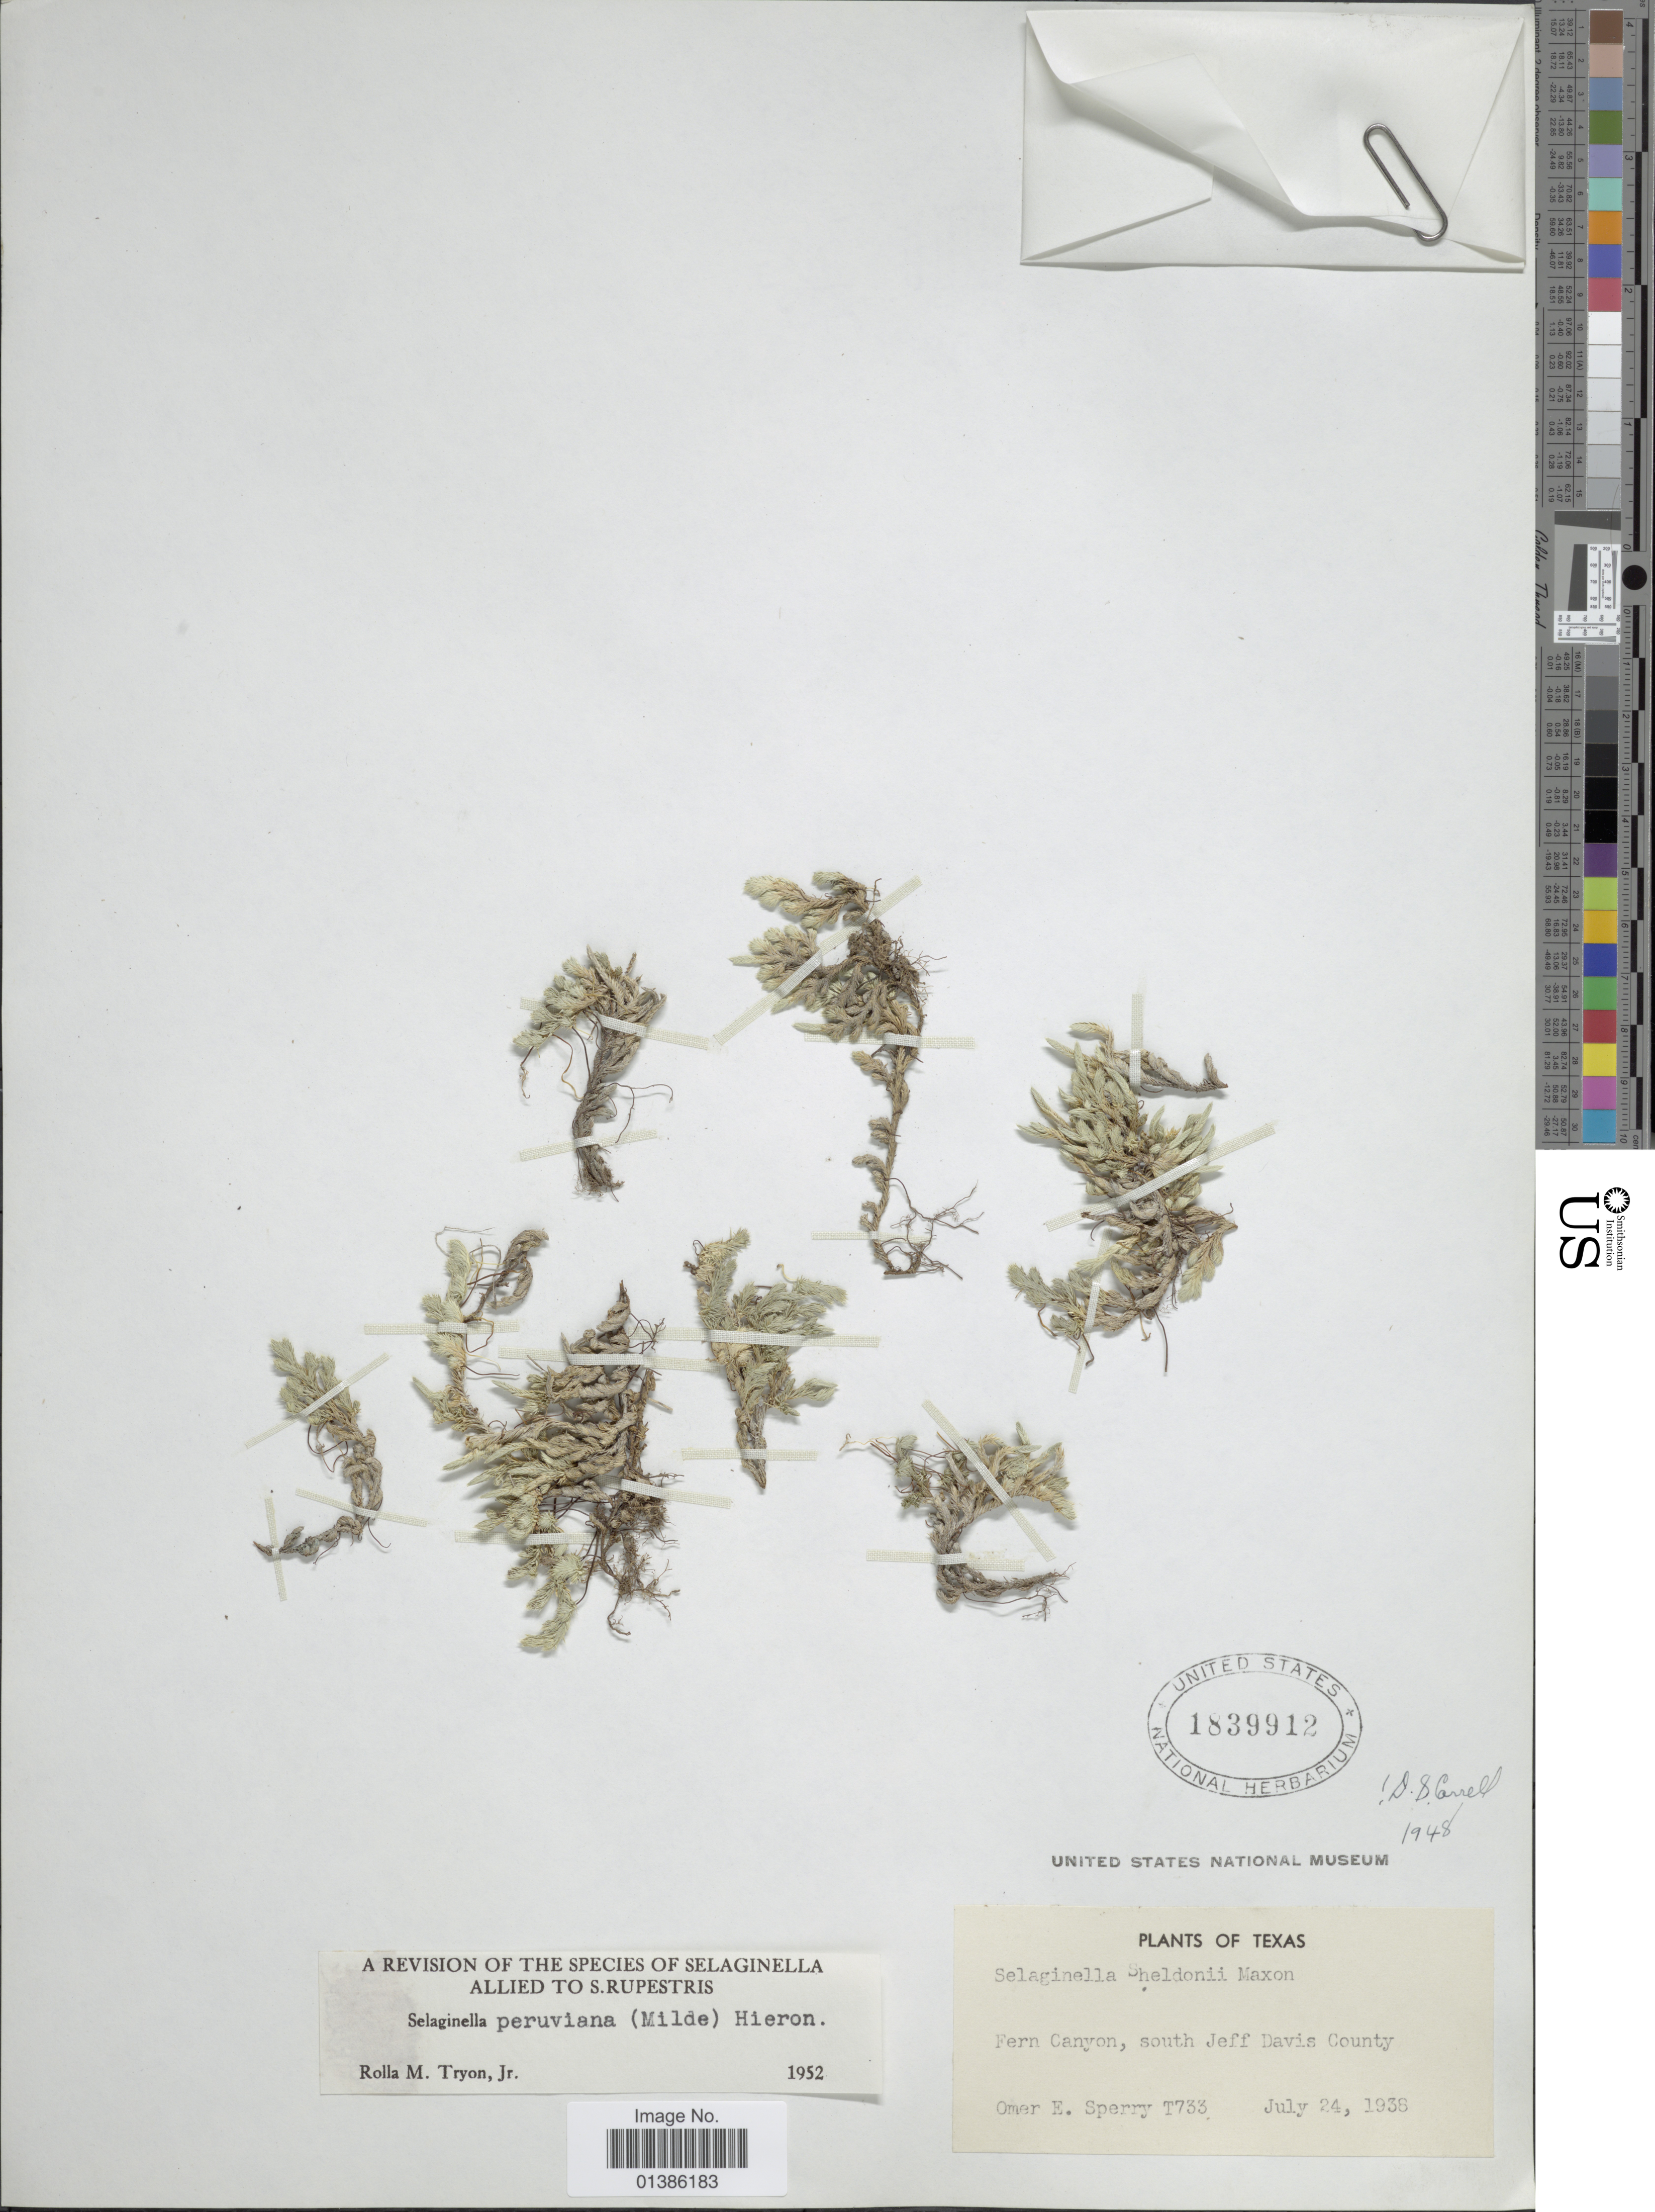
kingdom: Plantae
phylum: Tracheophyta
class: Lycopodiopsida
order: Selaginellales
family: Selaginellaceae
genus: Selaginella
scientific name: Selaginella peruviana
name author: (Milde) Hieron.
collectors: O. E. Sperry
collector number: T733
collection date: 1938-07-24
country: United States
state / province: Texas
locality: Fern Canyon, south Jeff Davis County.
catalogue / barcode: US 1839912